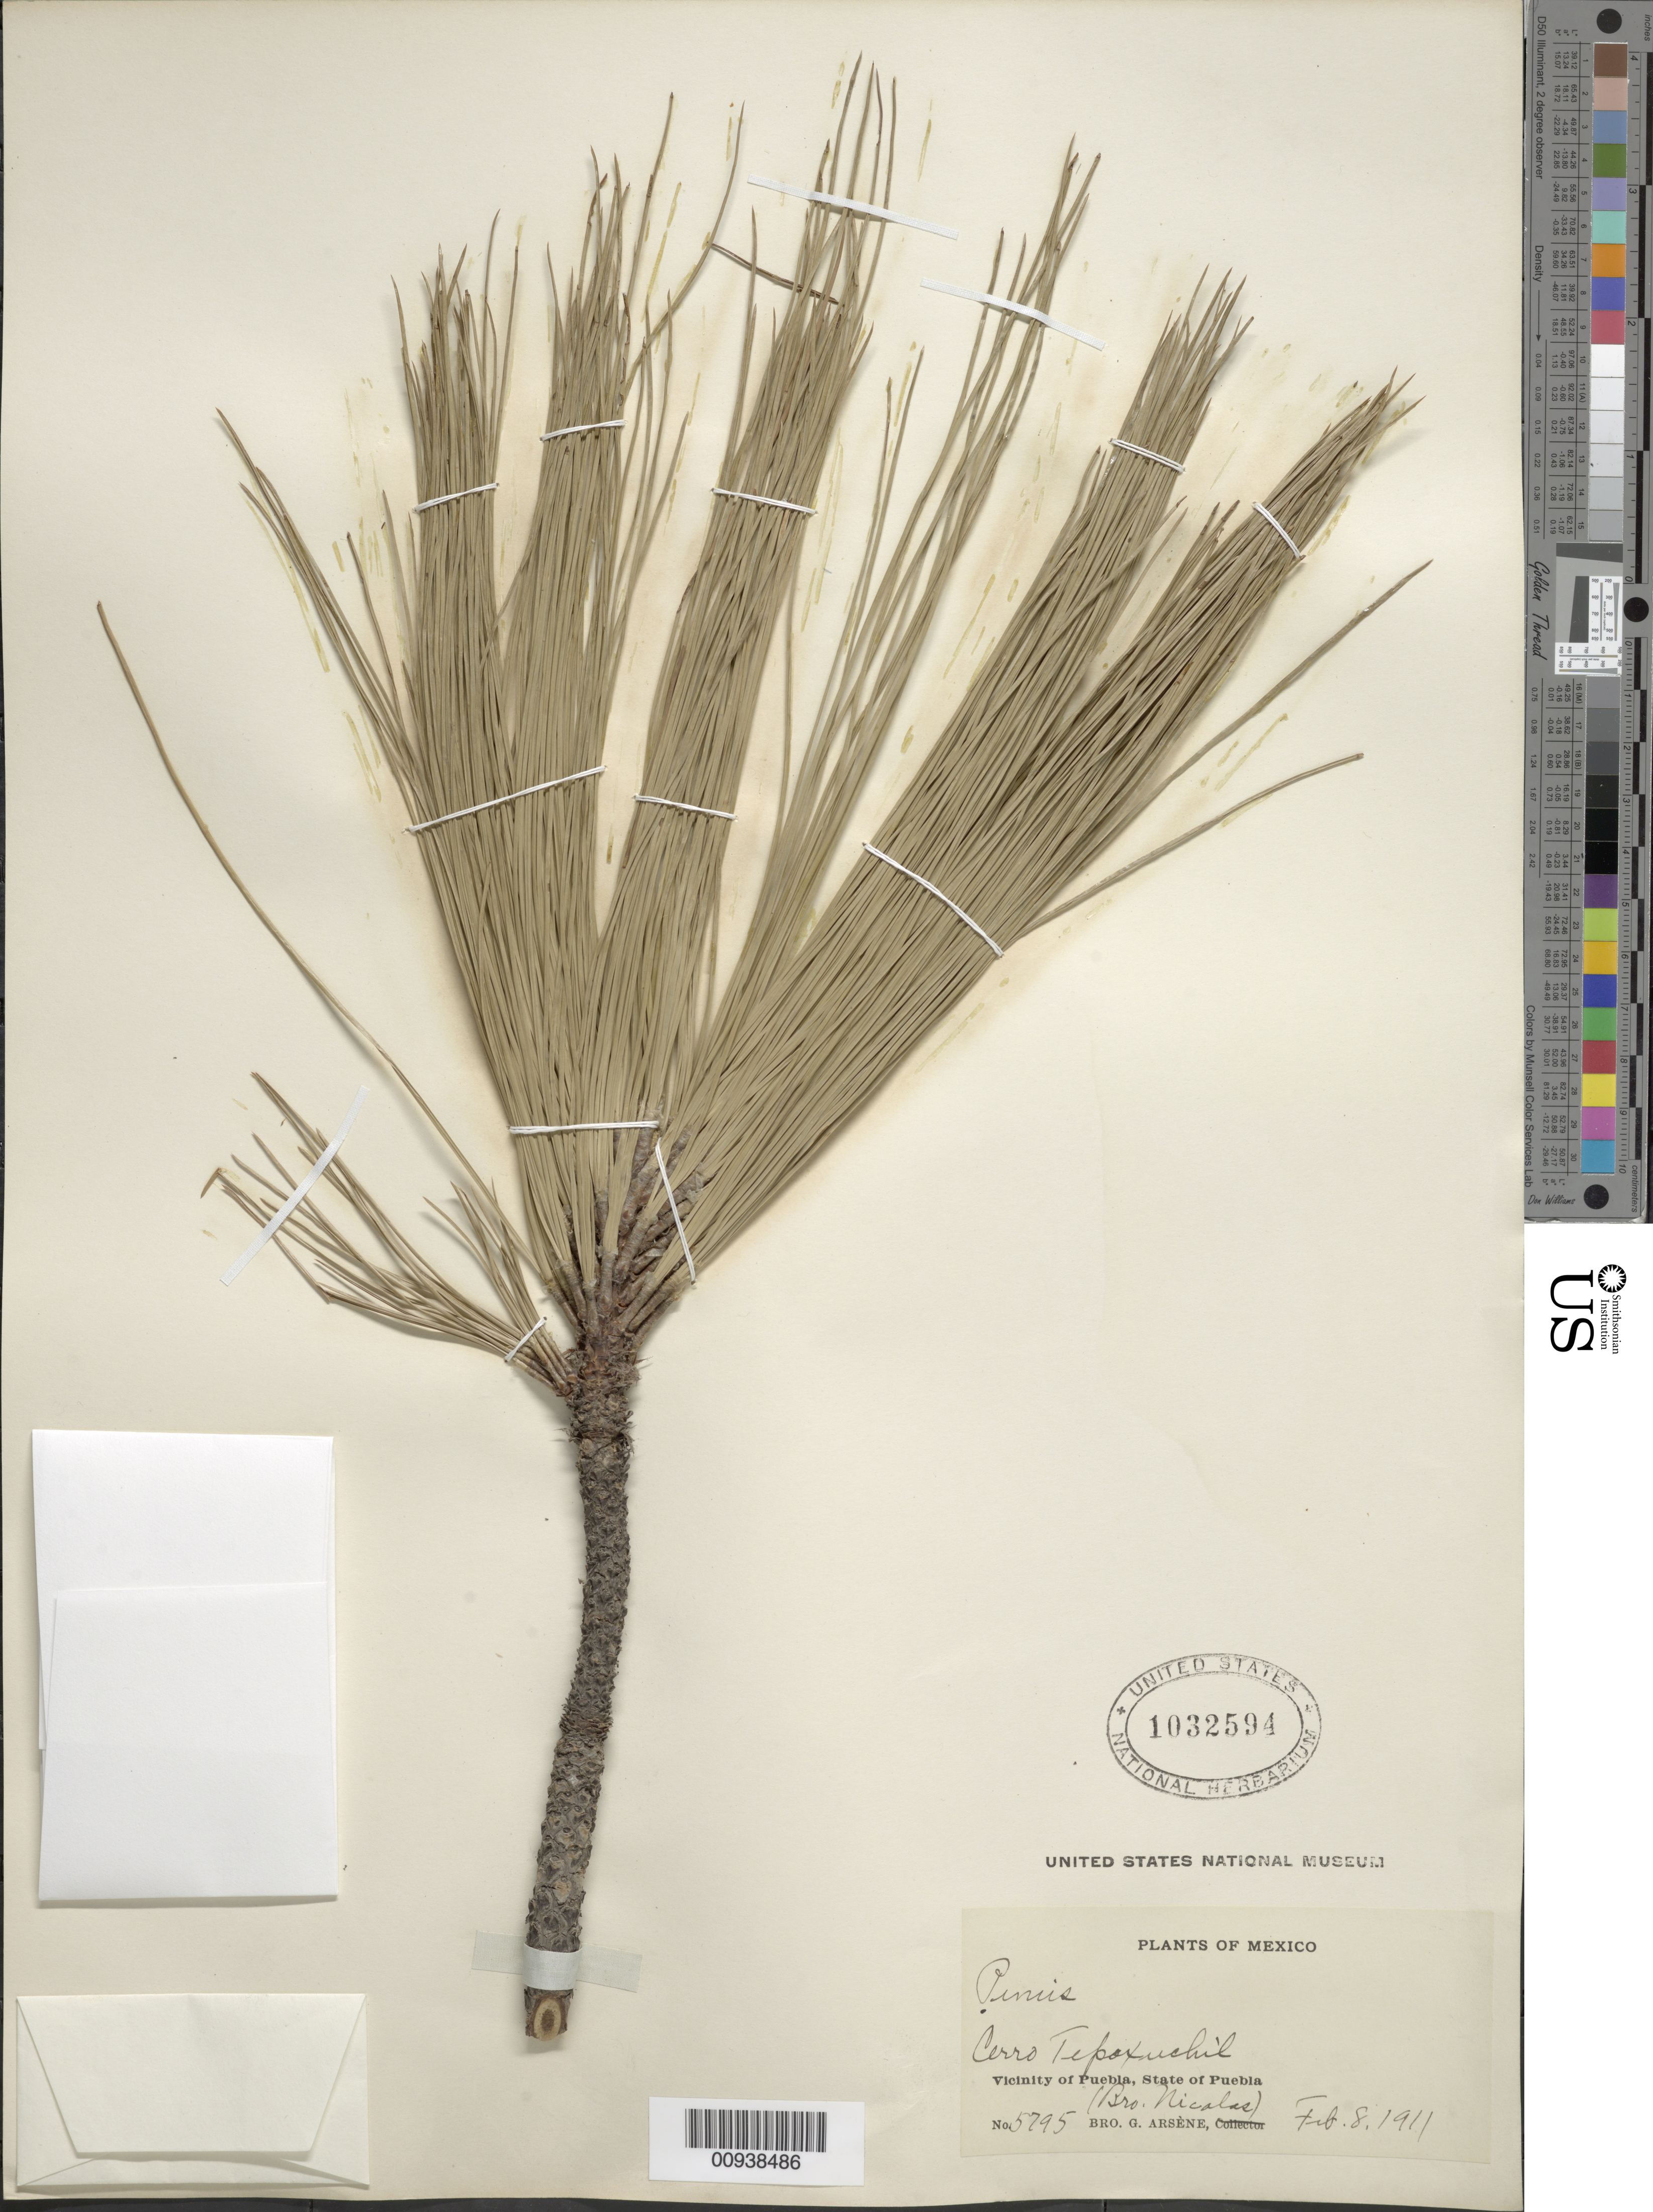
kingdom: Plantae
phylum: Tracheophyta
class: Pinopsida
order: Pinales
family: Pinaceae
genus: Pinus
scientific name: Pinus sp.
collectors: B. Nicolas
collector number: Arsène, Bro. G. No. 5795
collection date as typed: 08 Feb 1911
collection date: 1911-02-08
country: Mexico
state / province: Puebla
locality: Cerro Tepoxuchil. Vicinity of Puebla, State of Puebla.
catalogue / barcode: US 1032594